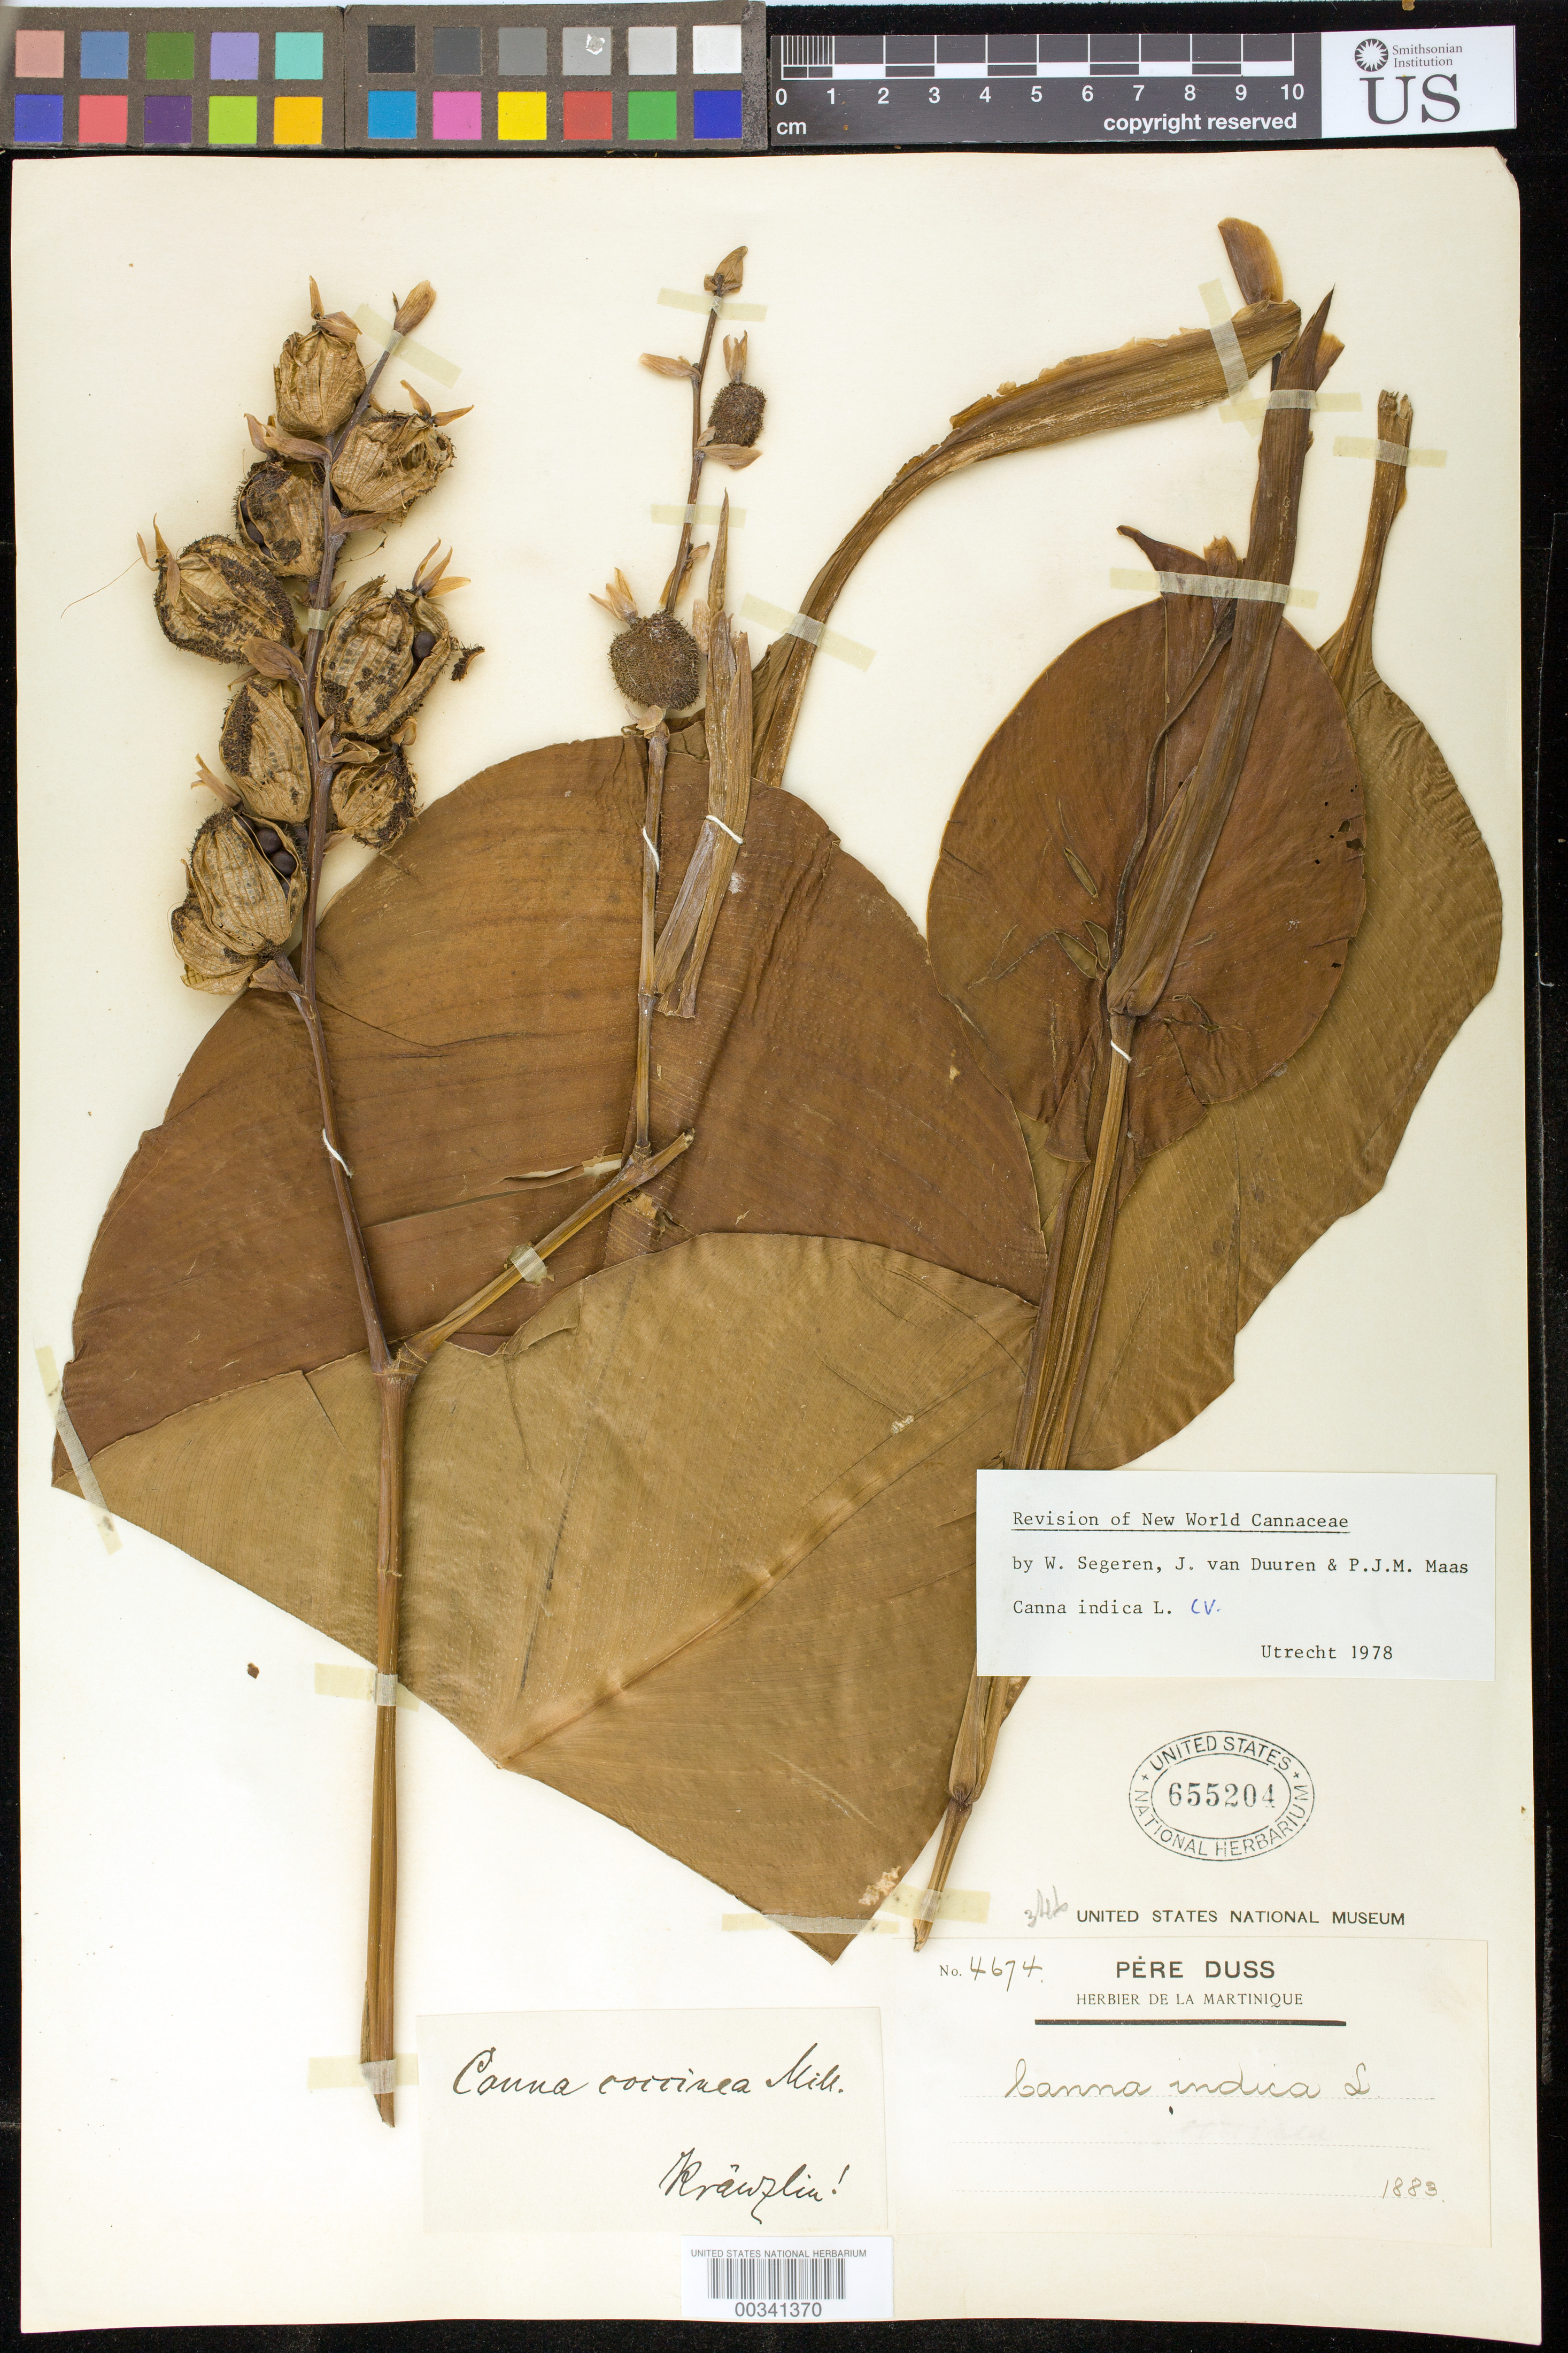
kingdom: Plantae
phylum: Tracheophyta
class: Liliopsida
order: Zingiberales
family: Cannaceae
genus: Canna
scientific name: Canna indica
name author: L.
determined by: Segeren, W.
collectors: Père Duss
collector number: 4674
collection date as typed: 1883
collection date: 1883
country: Martinique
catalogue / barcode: US 655204